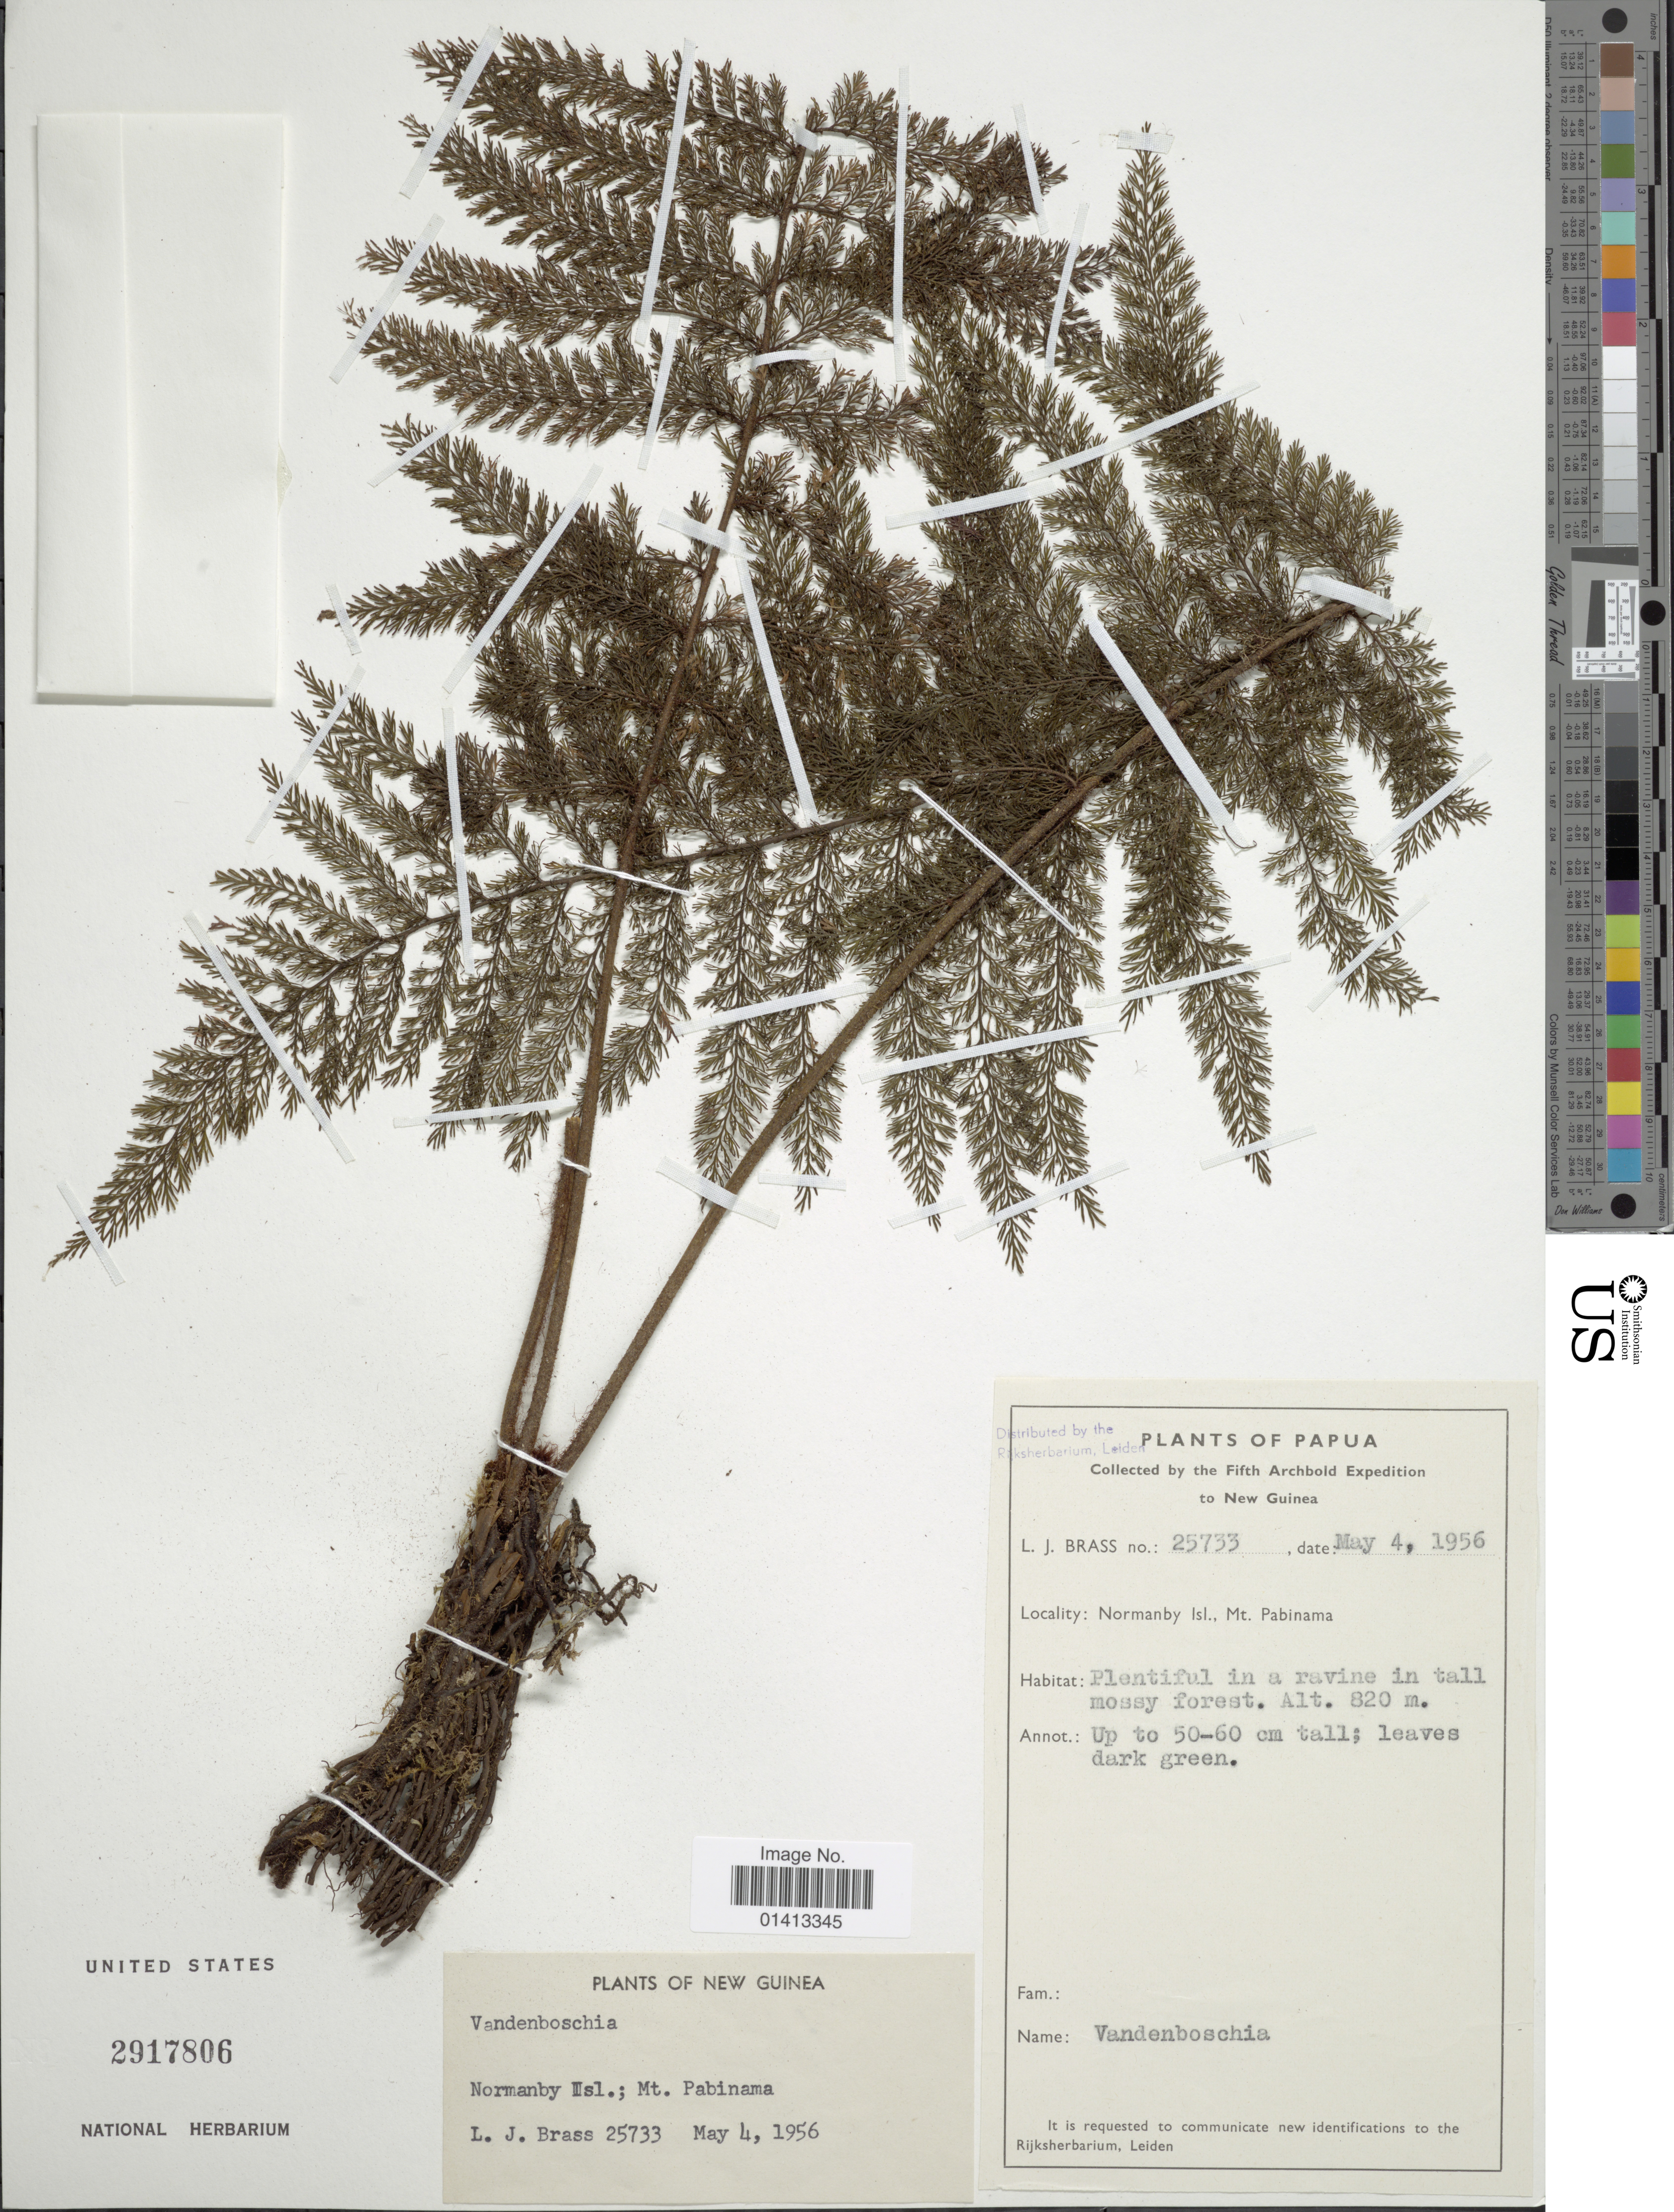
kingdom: Plantae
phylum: Tracheophyta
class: Polypodiopsida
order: Hymenophyllales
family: Hymenophyllaceae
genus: Crepidomanes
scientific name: Crepidomanes sp.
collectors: L. J. Brass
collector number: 25733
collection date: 1956-05-04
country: Papua New Guinea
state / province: Milne Bay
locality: Normanby Isl., Mt Pabinama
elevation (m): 820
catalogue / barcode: US 2917806